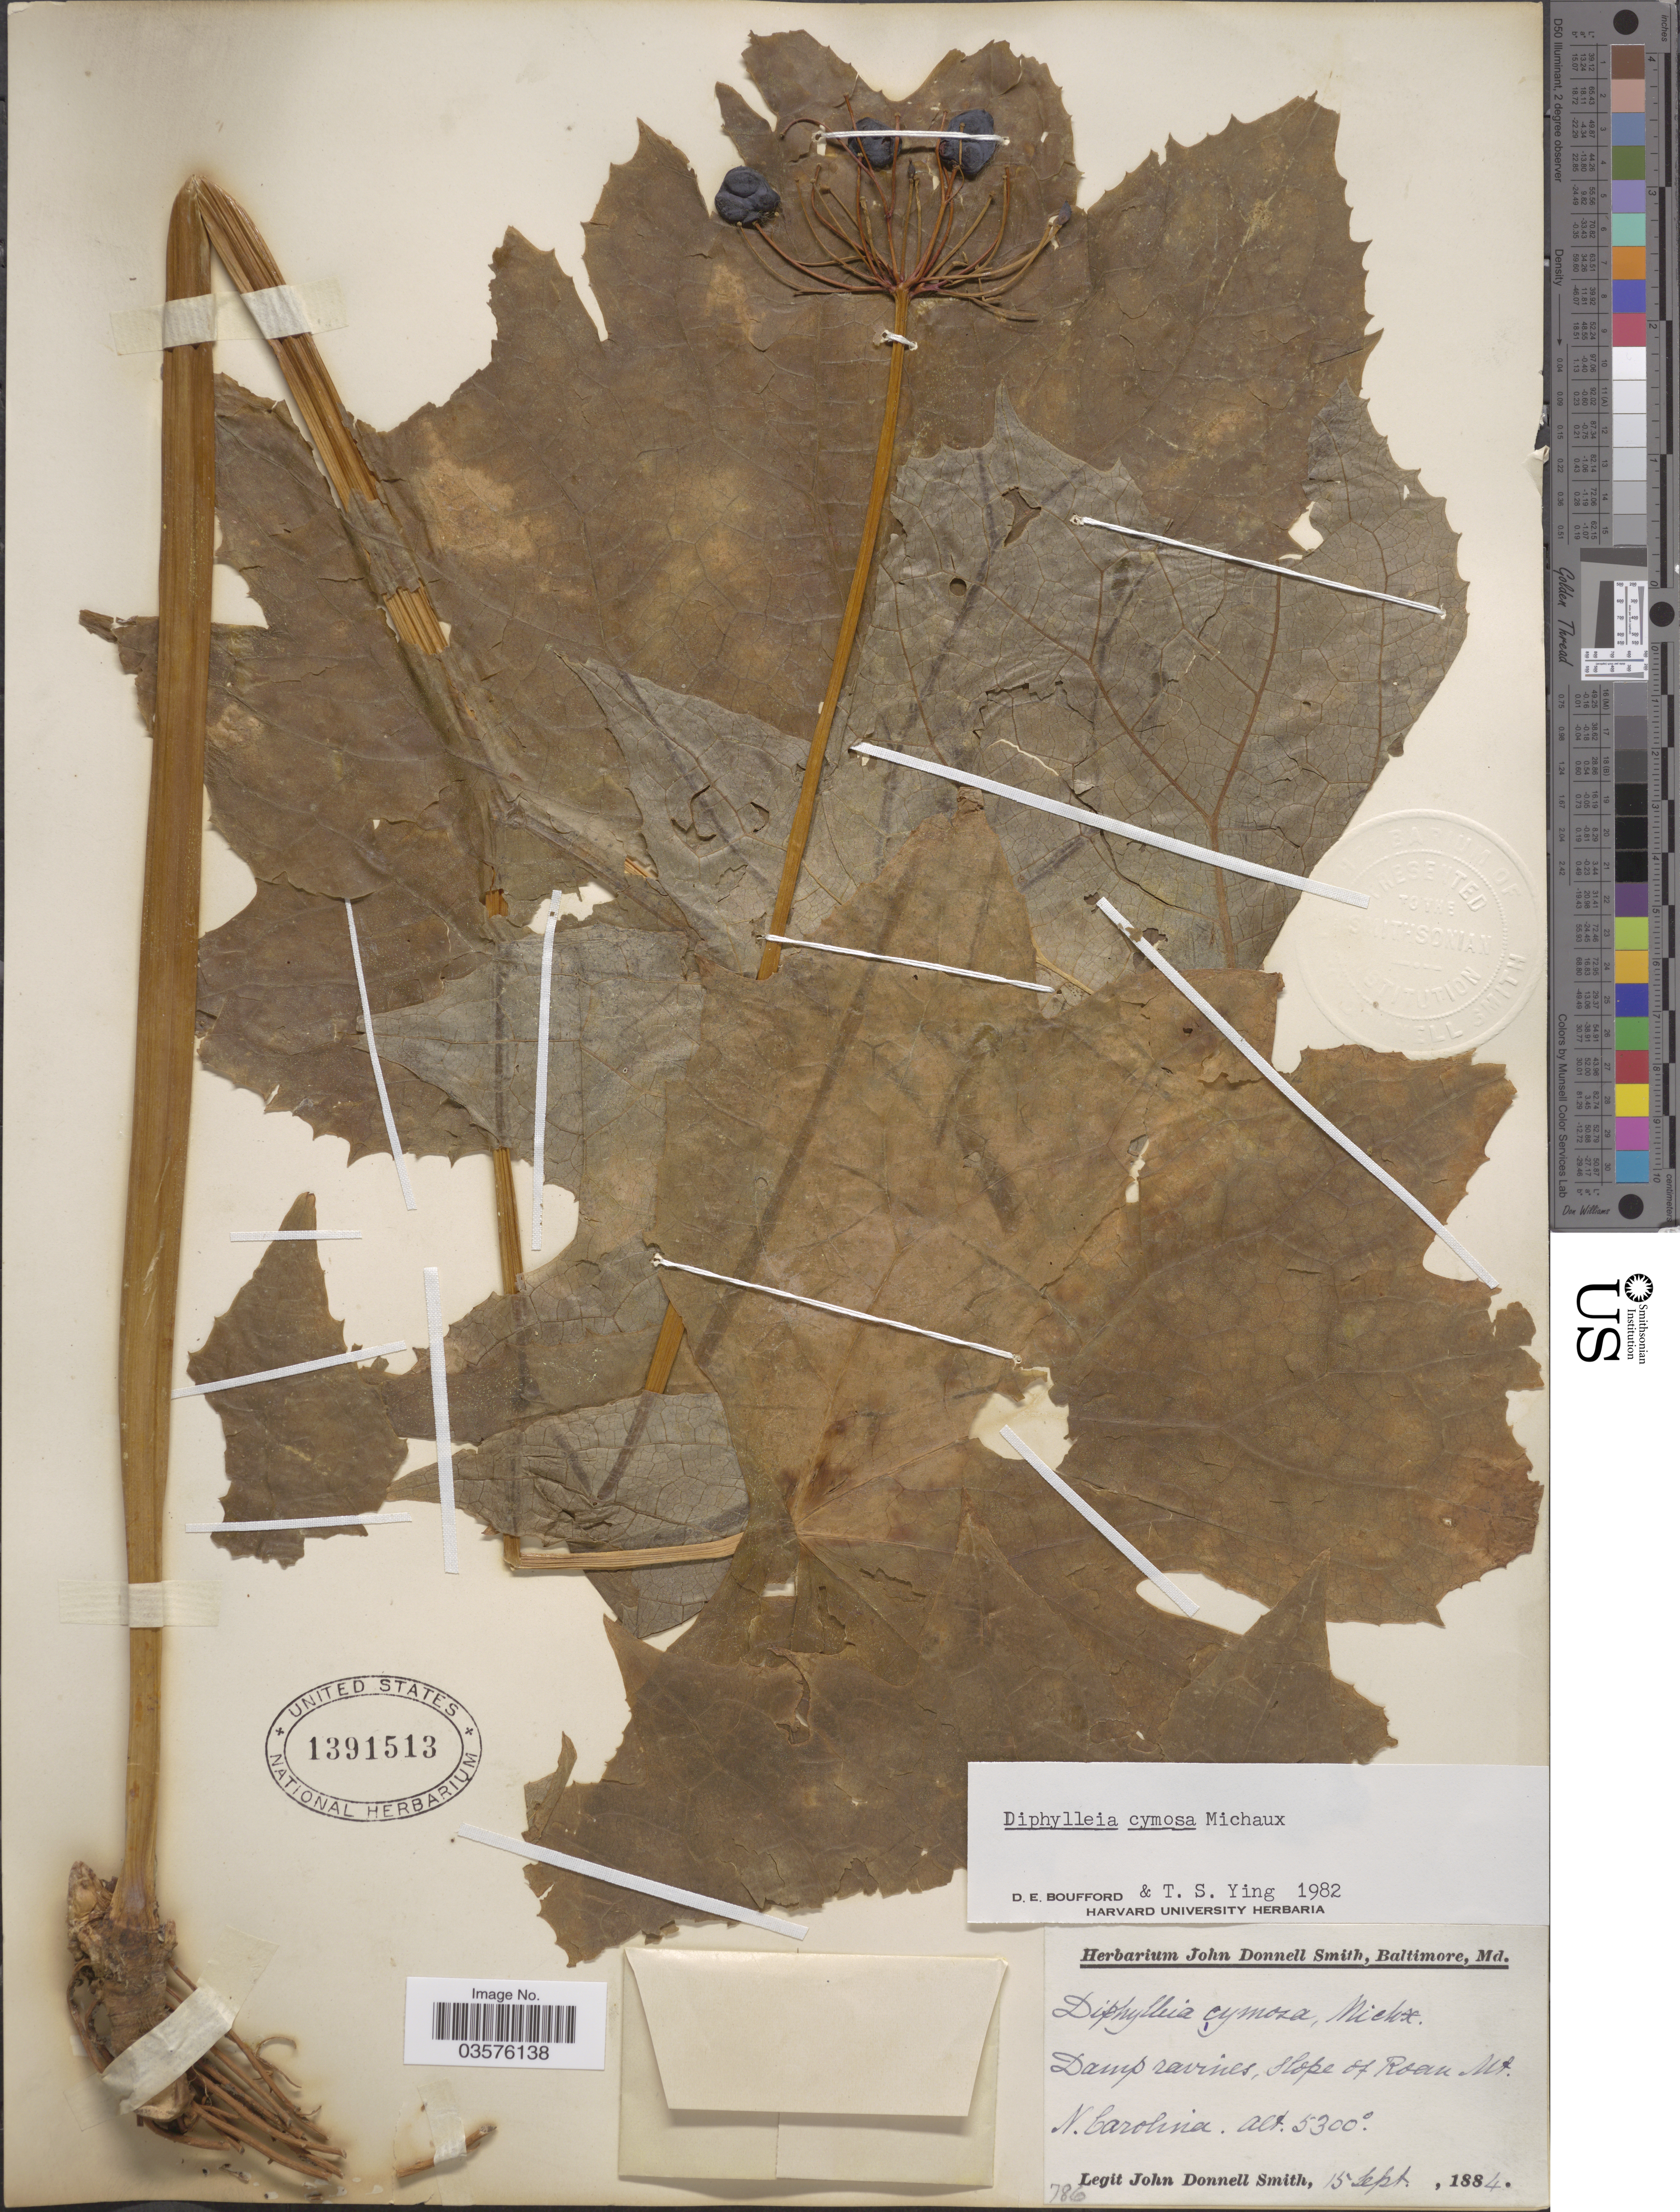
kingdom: Plantae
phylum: Tracheophyta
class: Magnoliopsida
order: Ranunculales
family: Berberidaceae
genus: Diphylleia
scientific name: Diphylleia cymosa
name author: Michx.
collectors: J. Donnell Smith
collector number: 786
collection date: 1884-09-15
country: United States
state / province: North Carolina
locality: Slope of Roan Mt.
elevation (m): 1615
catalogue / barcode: US 1391513